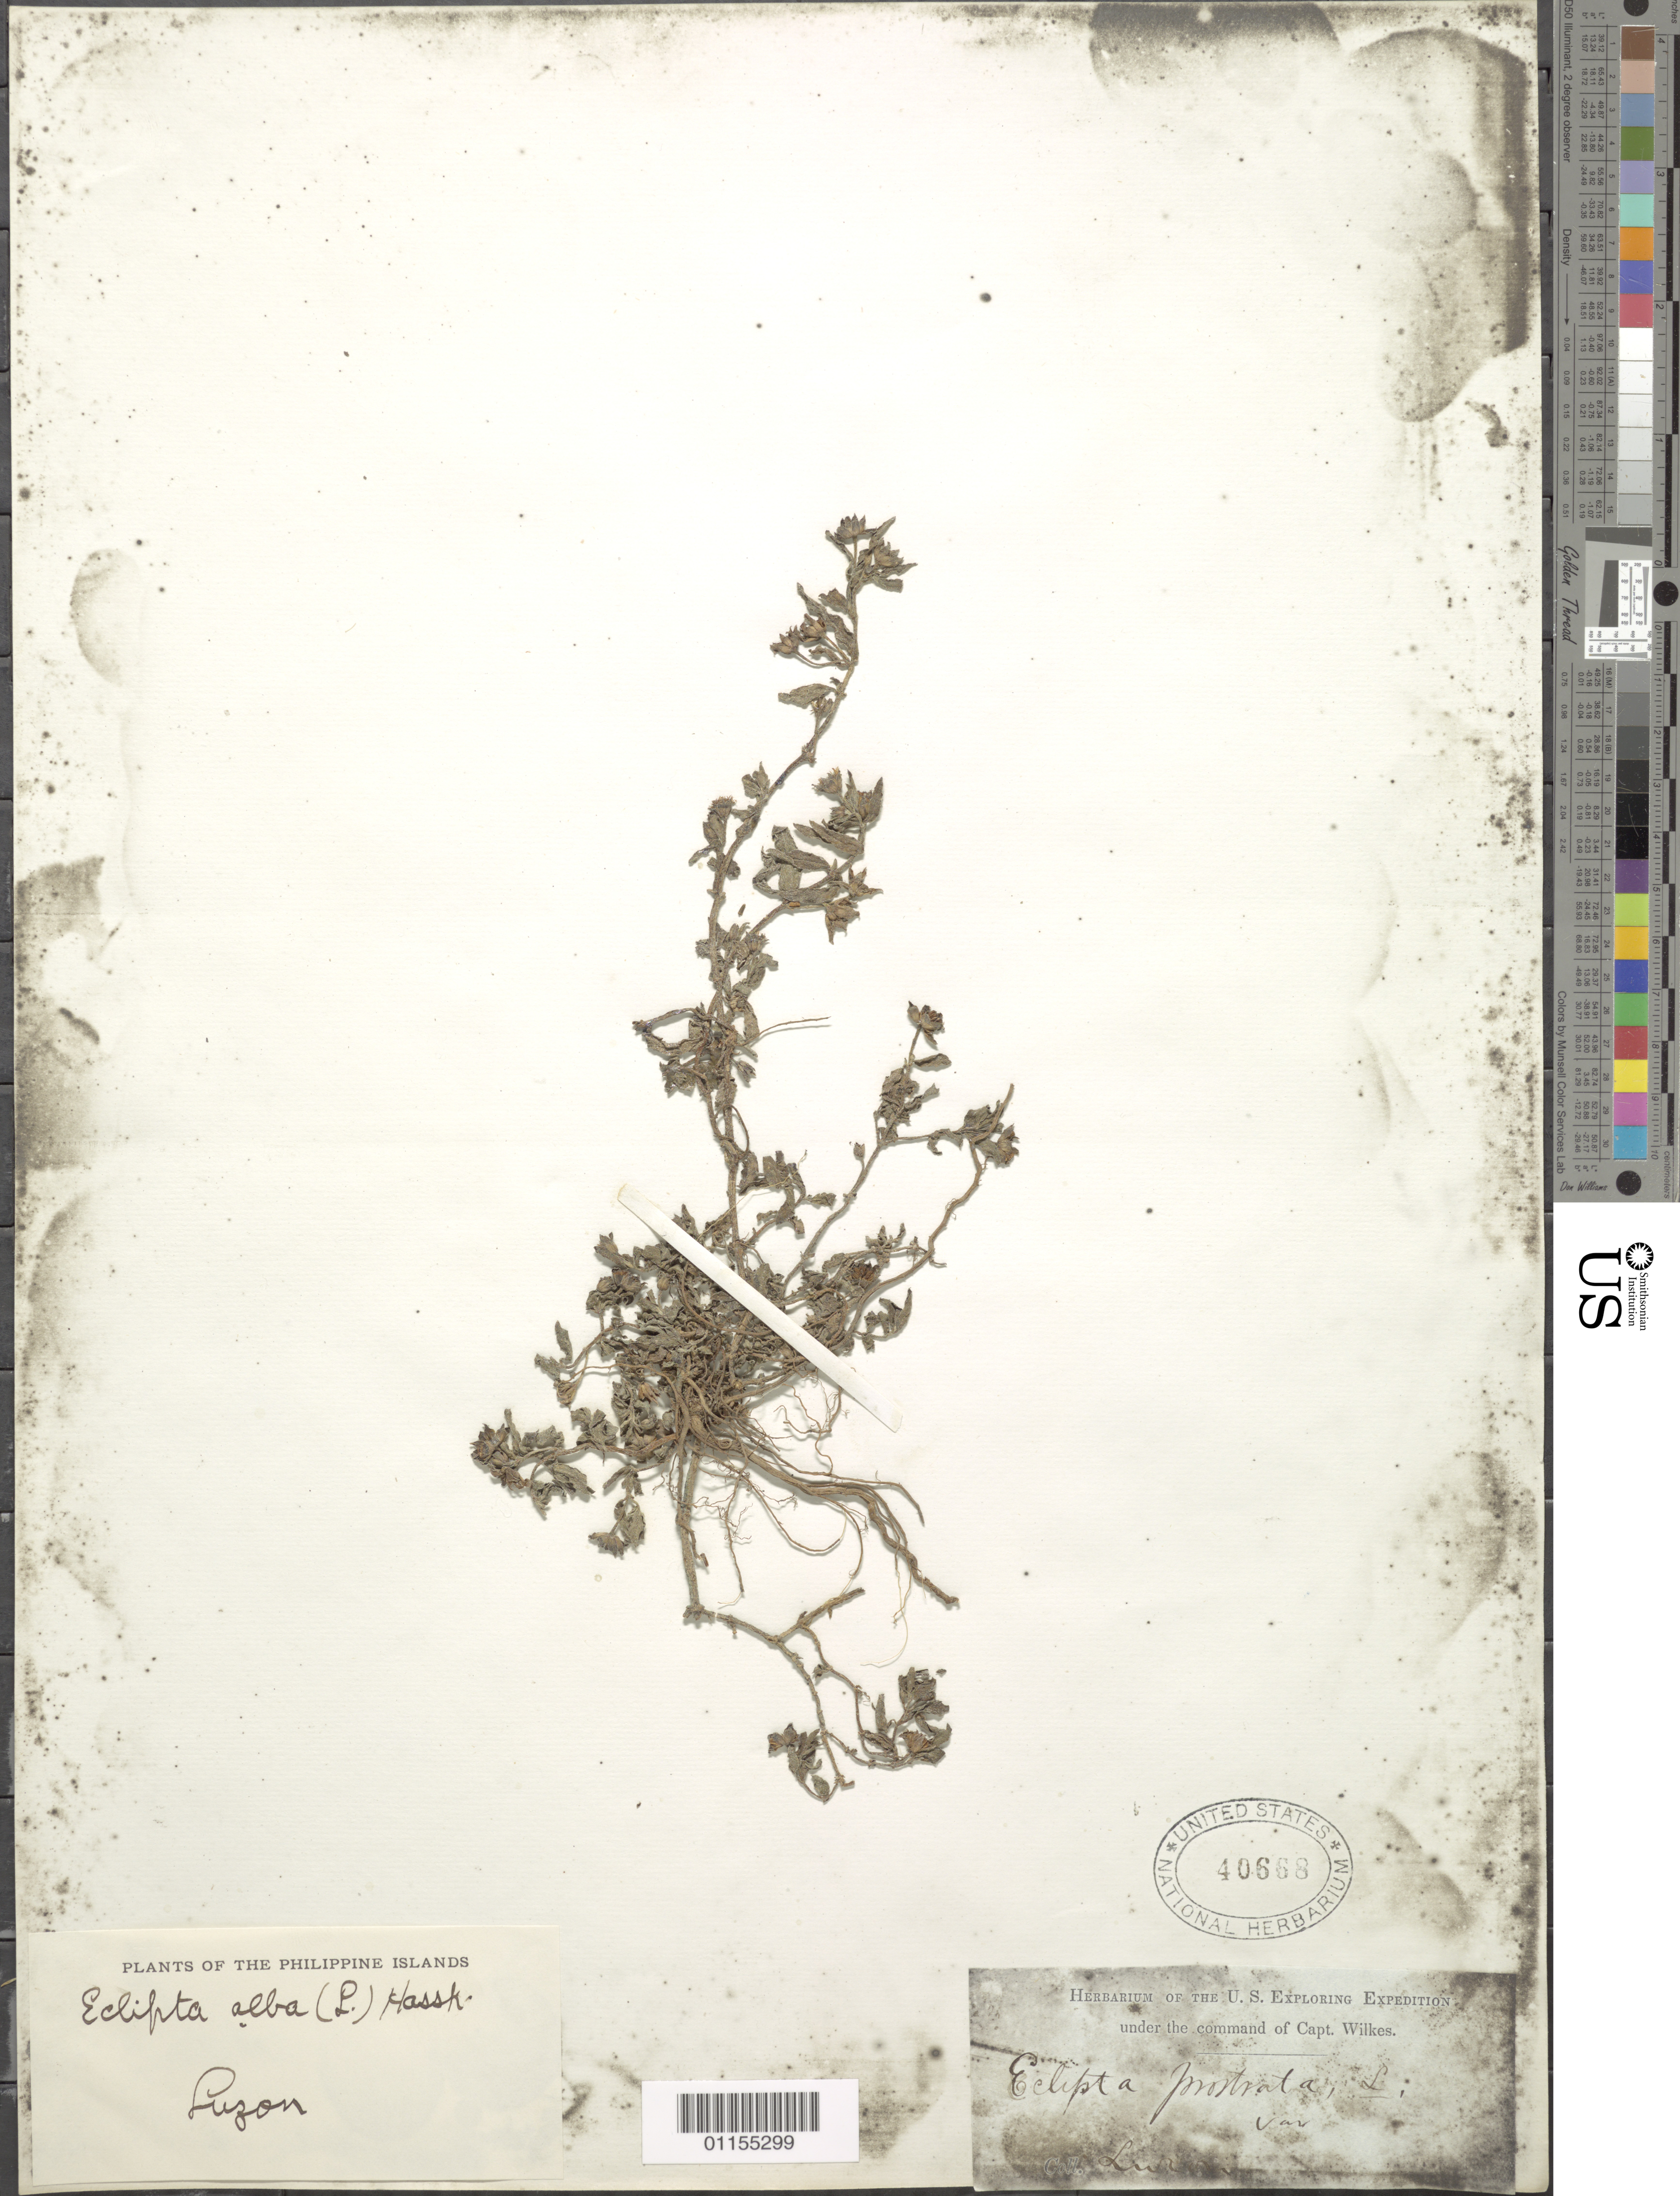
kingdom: Plantae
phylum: Tracheophyta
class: Magnoliopsida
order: Asterales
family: Asteraceae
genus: Eclipta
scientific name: Eclipta alata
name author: (L.) Hassk.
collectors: Wilkes Explor. Exped.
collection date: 1838/1842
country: Philippines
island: Luzon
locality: Luzon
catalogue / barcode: US 40668